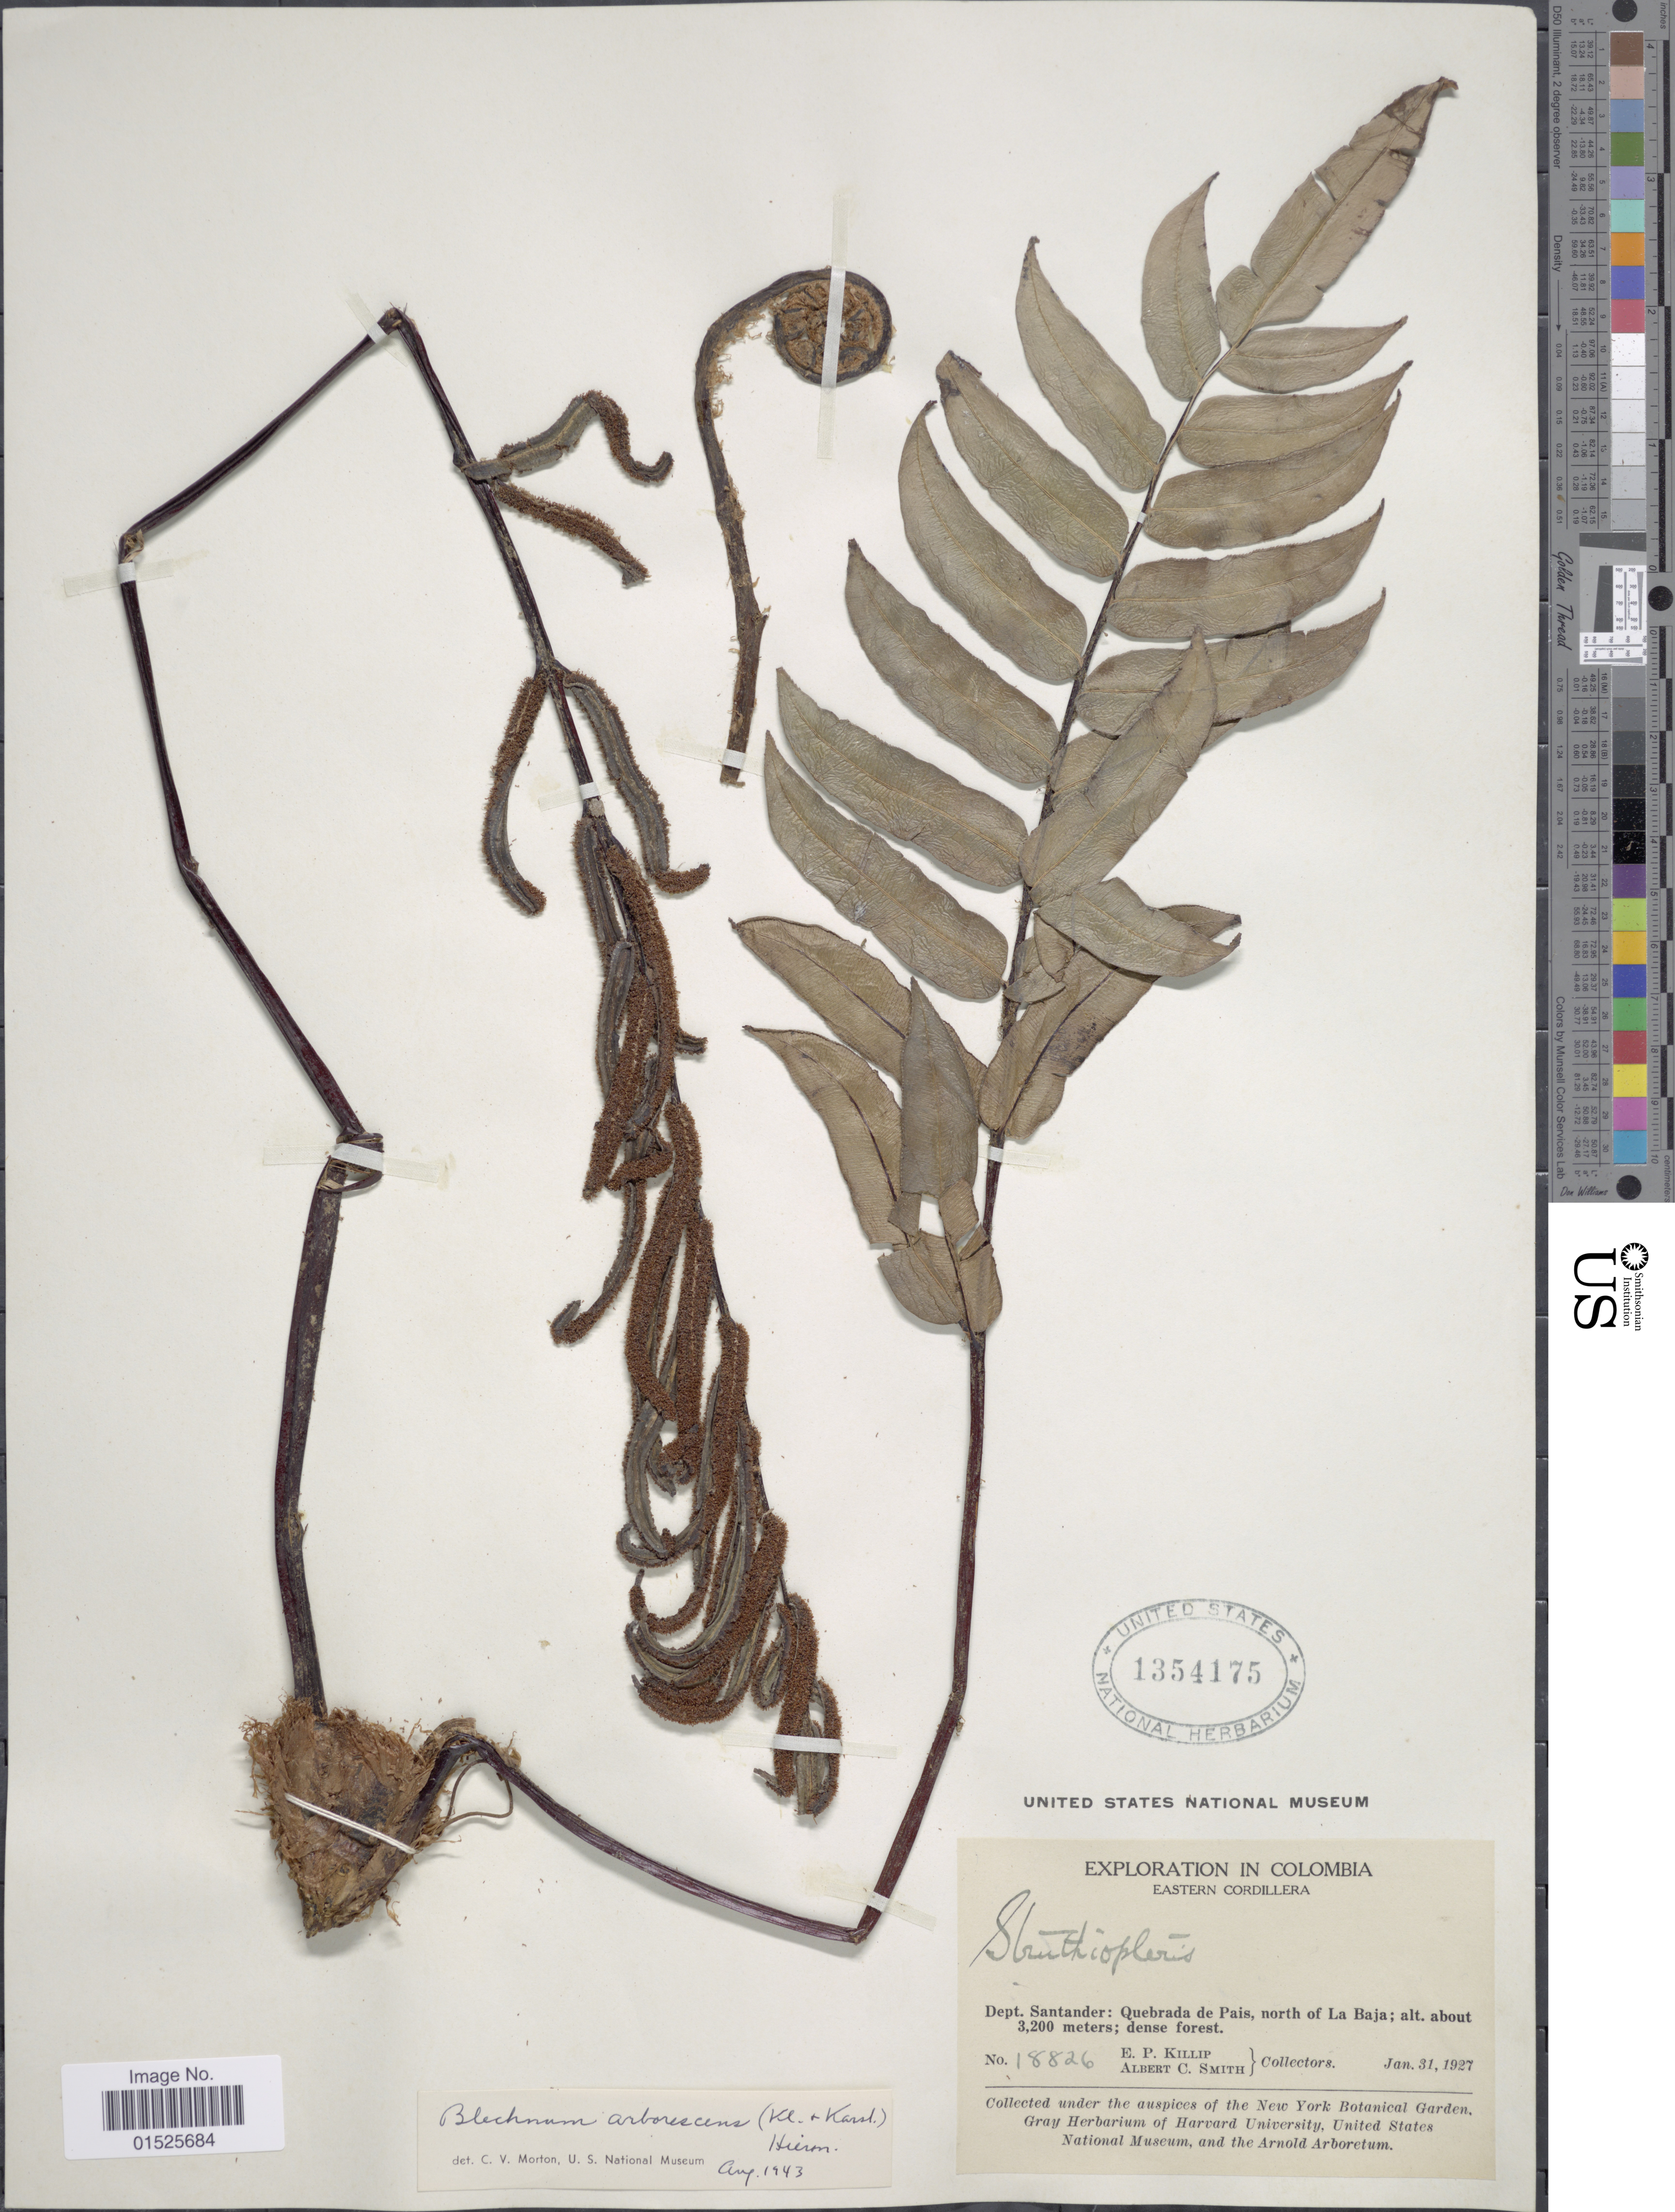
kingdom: Plantae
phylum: Tracheophyta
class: Polypodiopsida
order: Polypodiales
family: Blechnaceae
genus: Blechnum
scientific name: Blechnum cordatum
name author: (Desv.) Hieron.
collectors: E. P. Killip & A. C. Smith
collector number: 18826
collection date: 1927-01-31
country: Colombia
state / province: Santander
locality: Eastern Cordillera. Quebrada de Pais, north of La Baja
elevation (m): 3200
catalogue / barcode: US 1354175